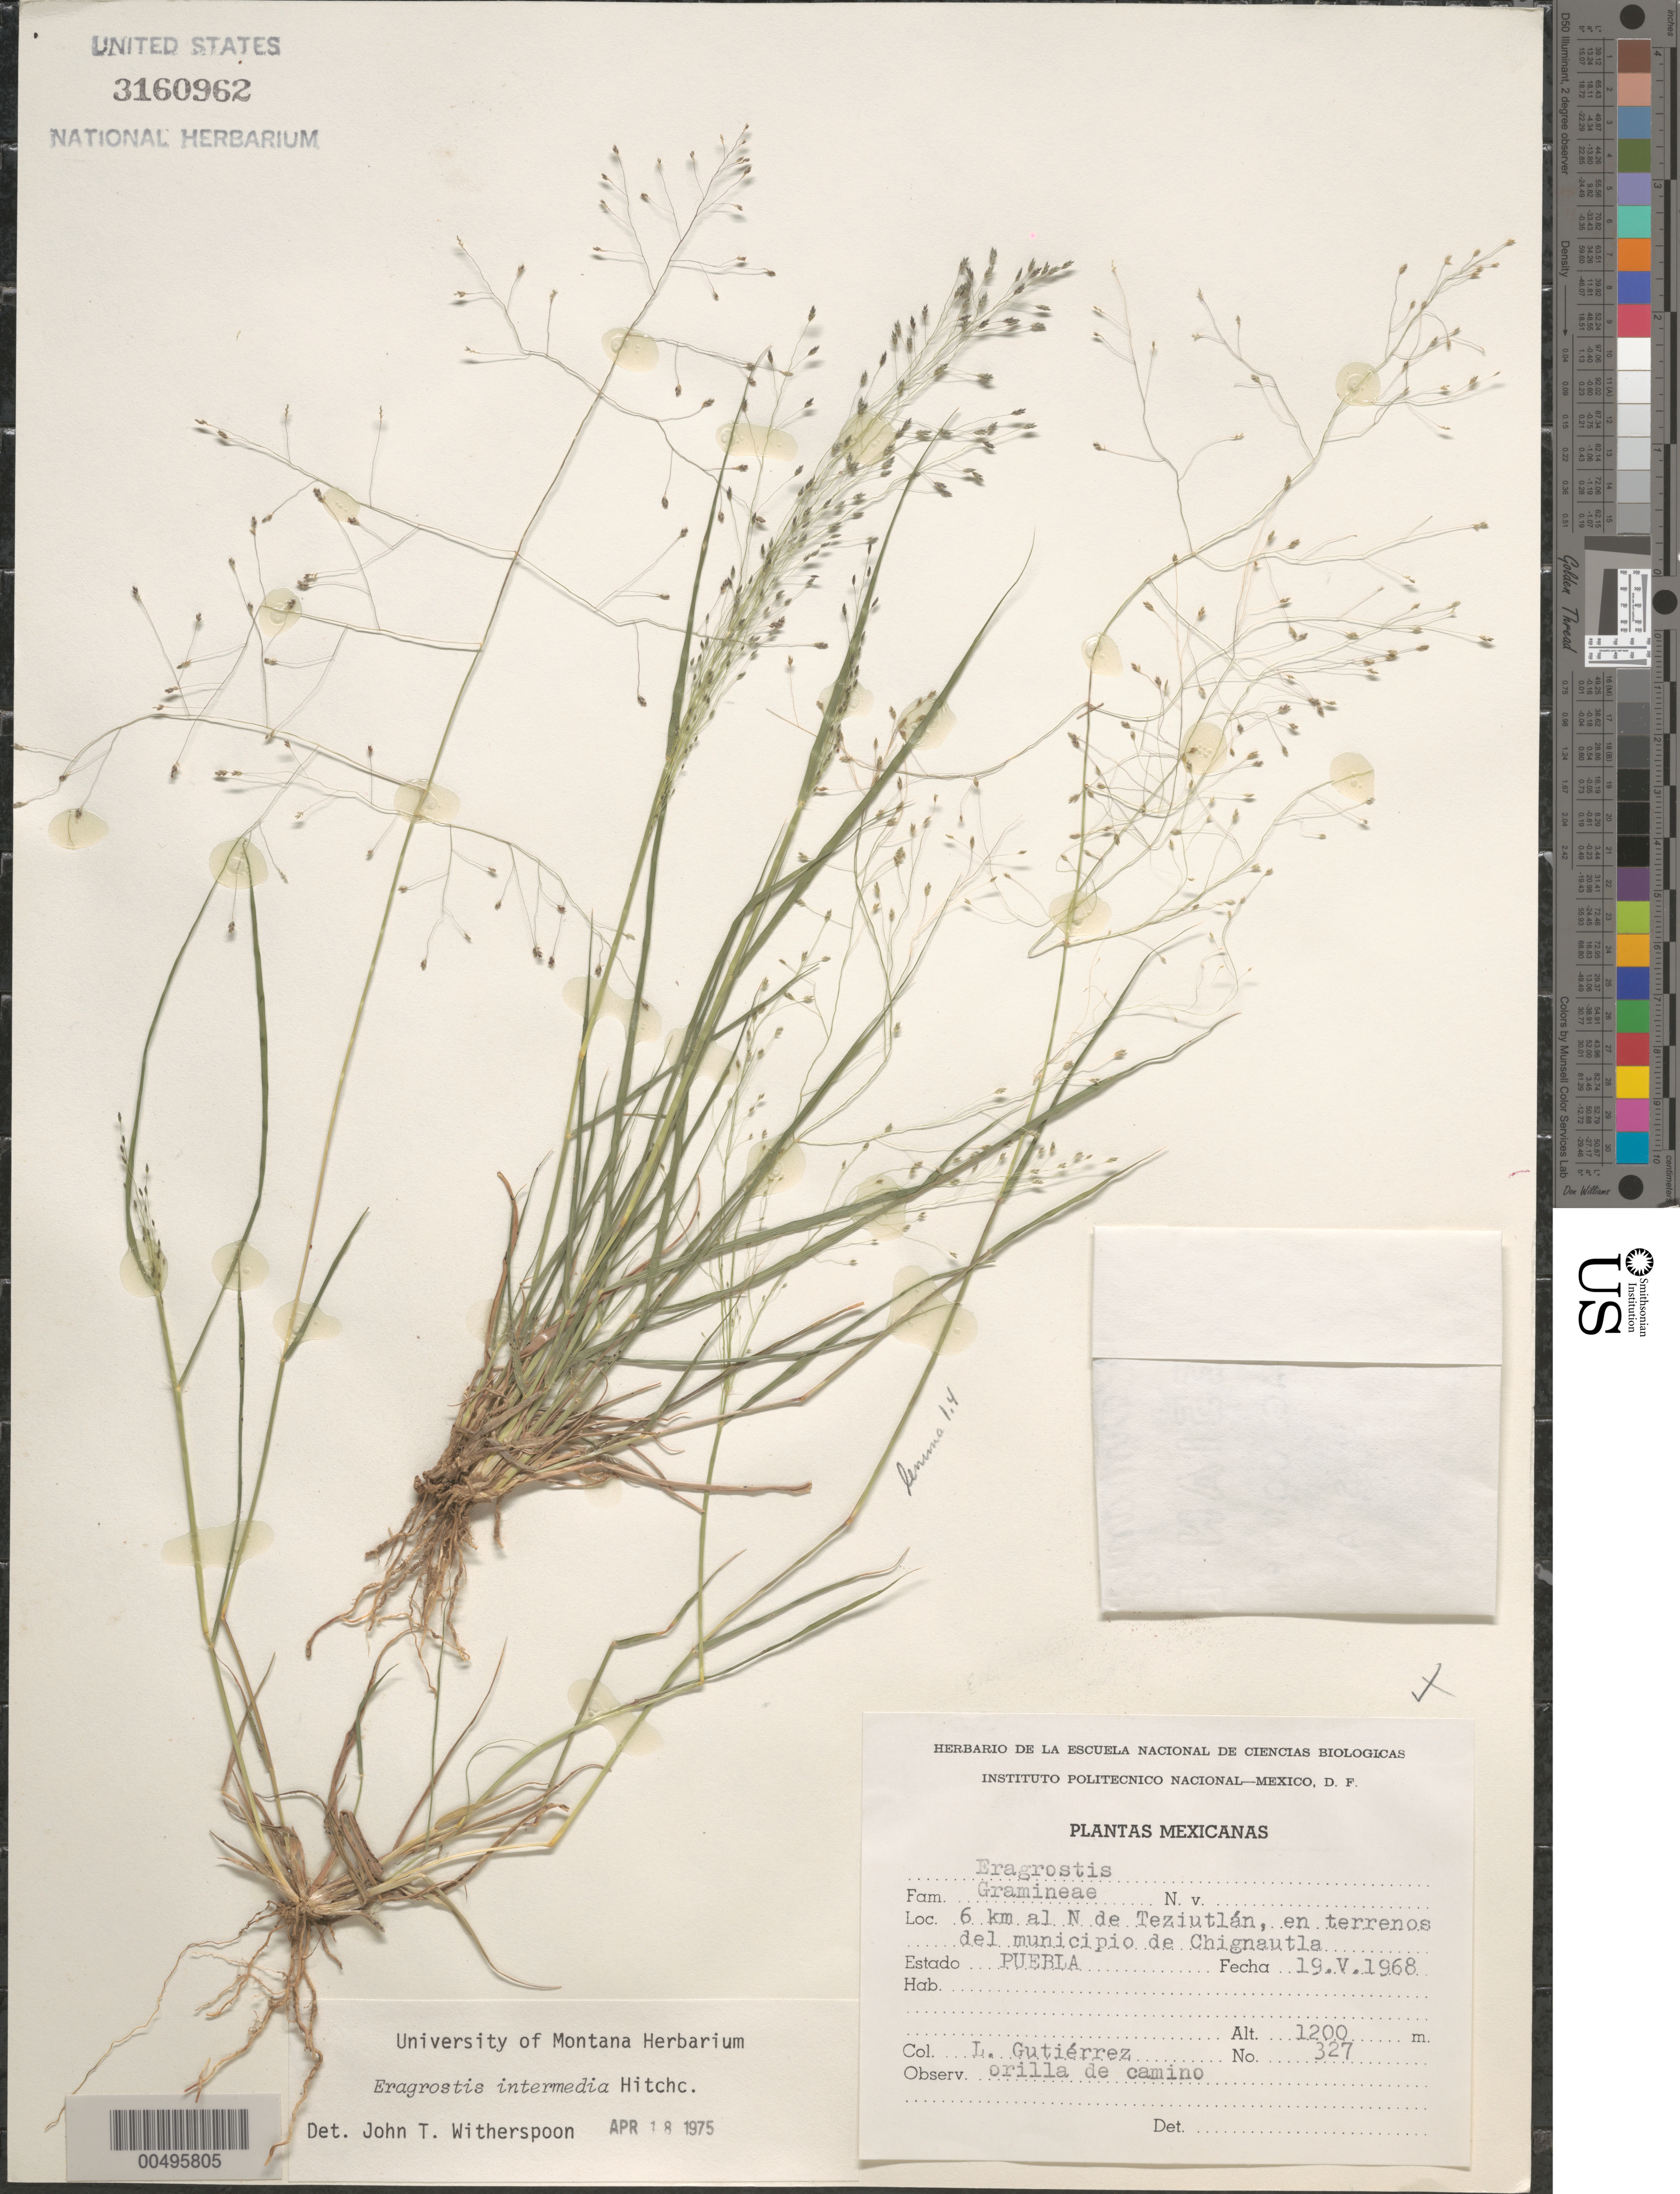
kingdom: Plantae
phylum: Tracheophyta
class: Liliopsida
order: Poales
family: Poaceae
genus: Eragrostis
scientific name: Eragrostis intermedia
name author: Hitchc.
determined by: Witherspoon, John T.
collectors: L. Gutiérrez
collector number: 327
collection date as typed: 19 May 1968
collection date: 1968-05-19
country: Mexico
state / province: Puebla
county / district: Chignautla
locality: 6 km N of Teziutlán, in terrenos of the Chignautla Mun.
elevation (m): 1200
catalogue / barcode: US 3160962